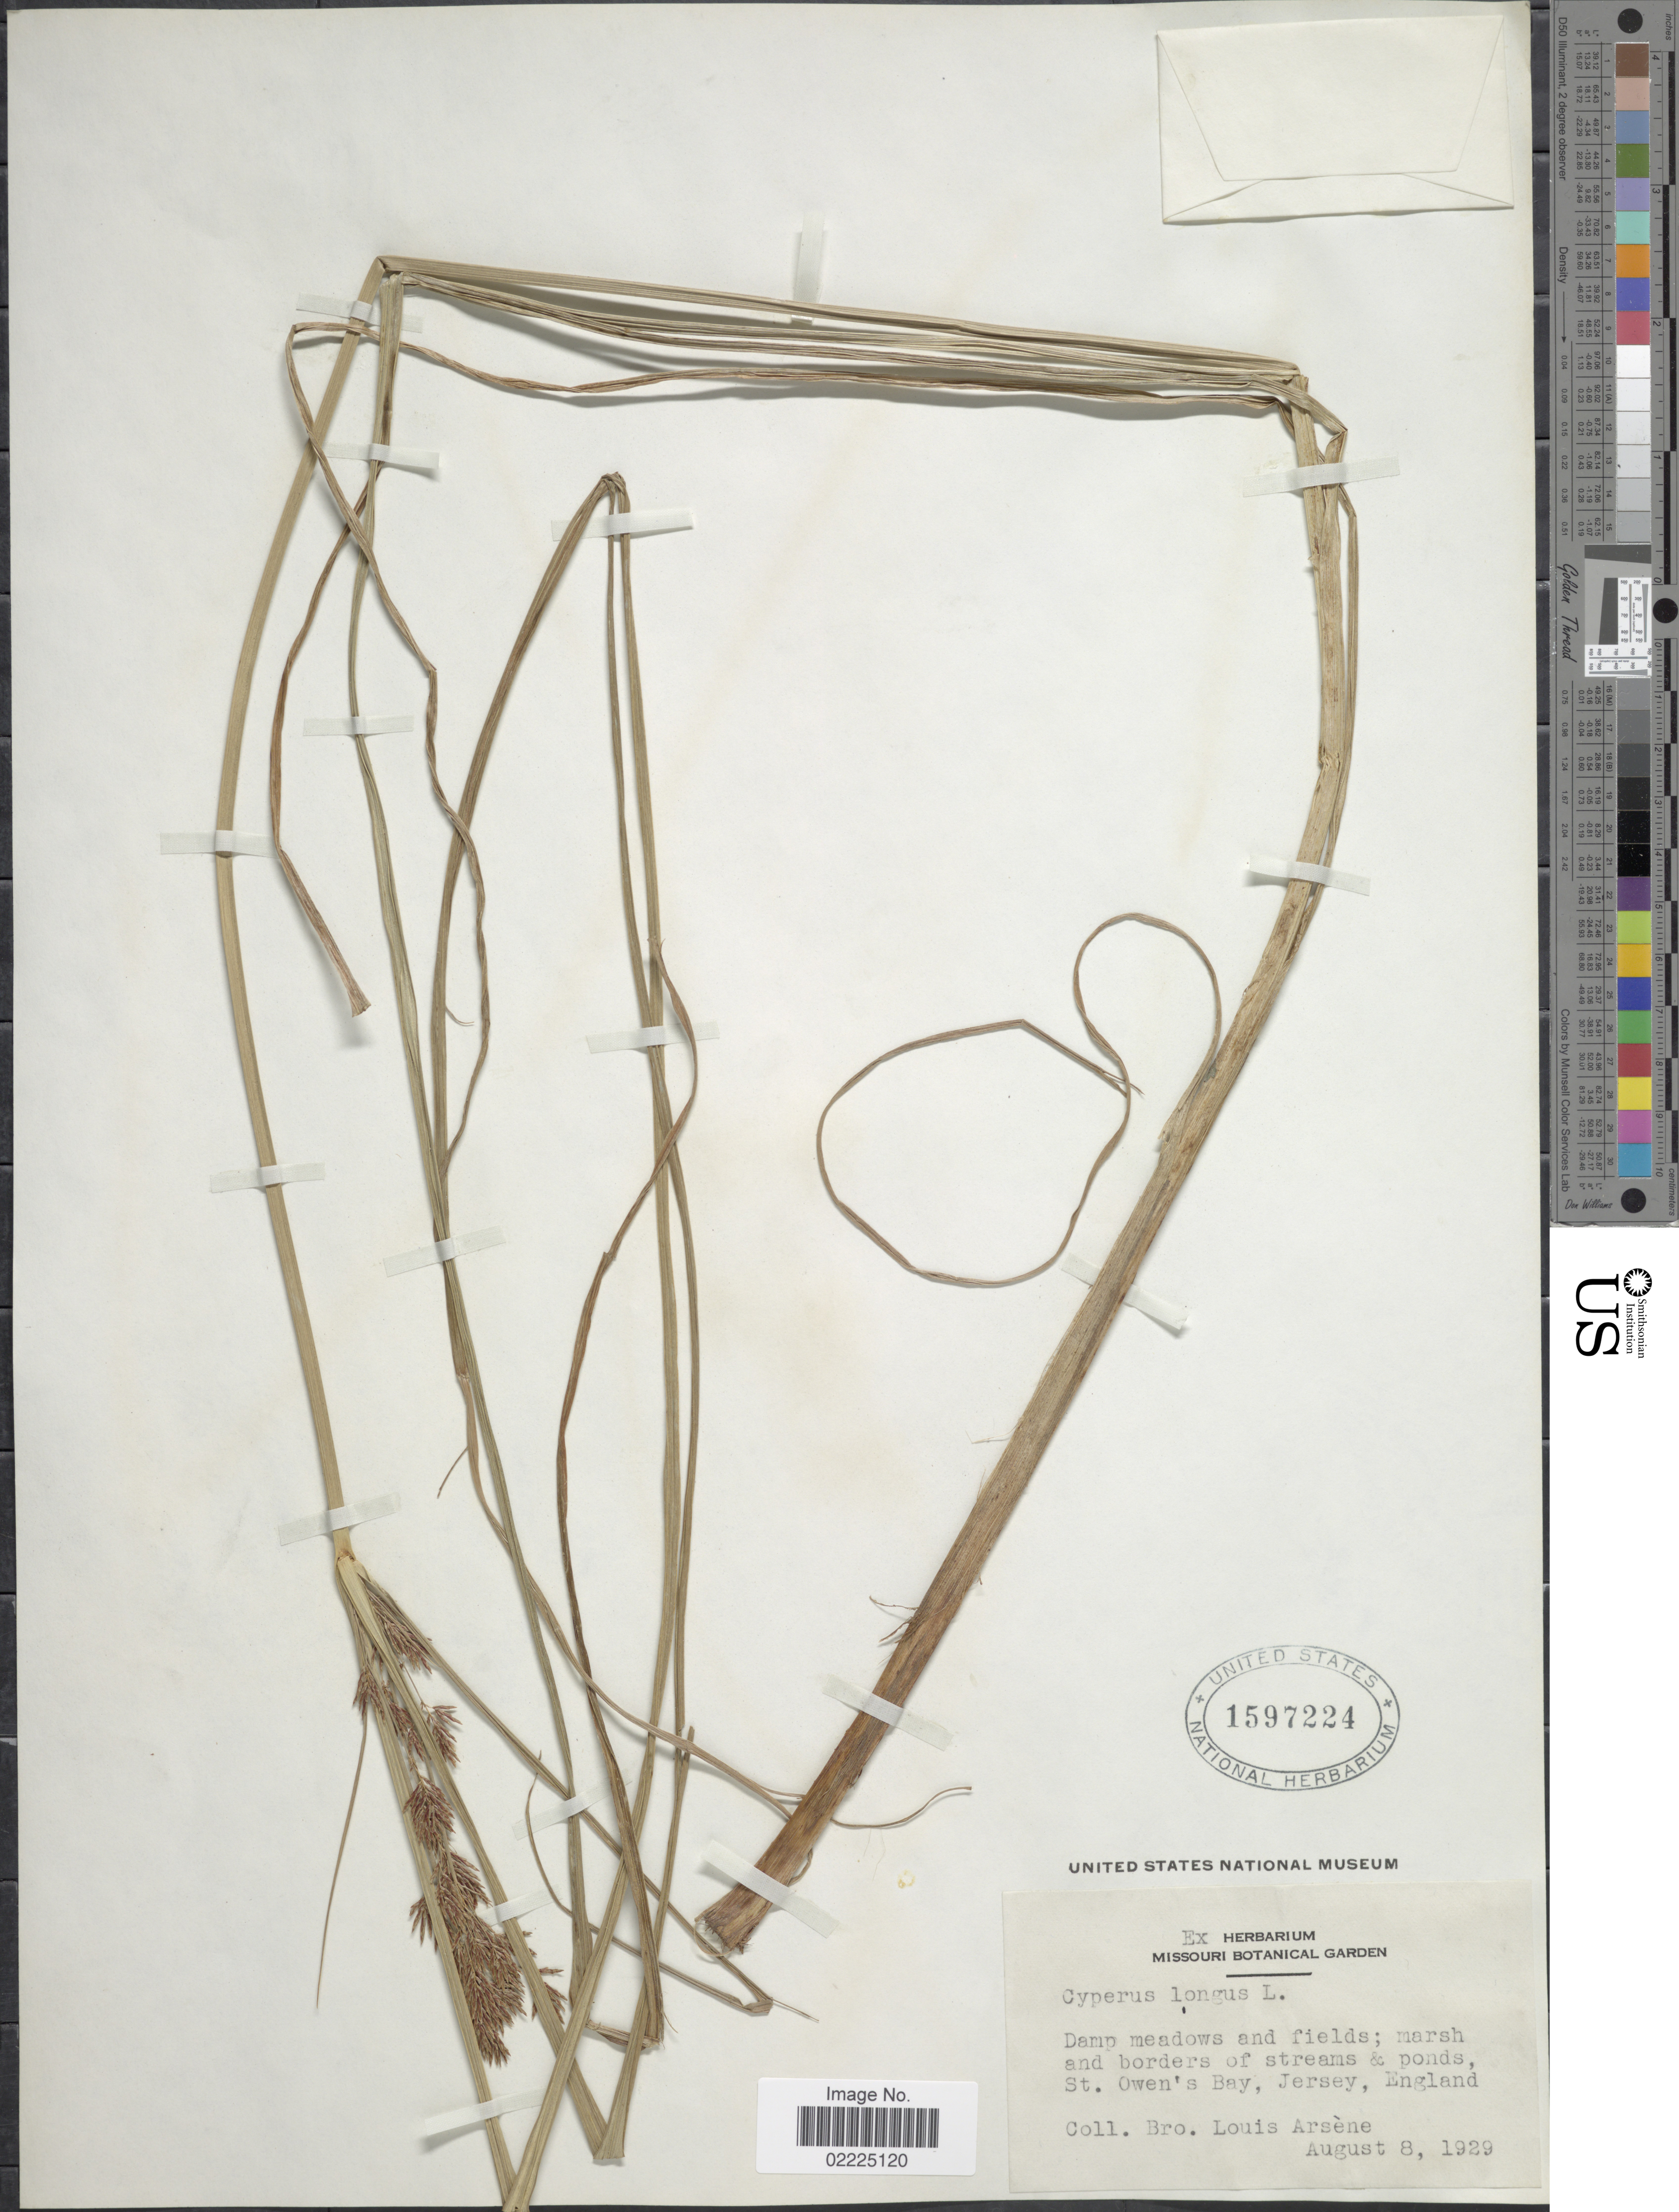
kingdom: Plantae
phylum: Tracheophyta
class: Liliopsida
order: Poales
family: Cyperaceae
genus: Cyperus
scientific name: Cyperus longus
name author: L.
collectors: Fr. L. Arsene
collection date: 1929-08-08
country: United Kingdom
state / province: England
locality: St. Owen's Bay, Jersey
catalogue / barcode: US 1597224